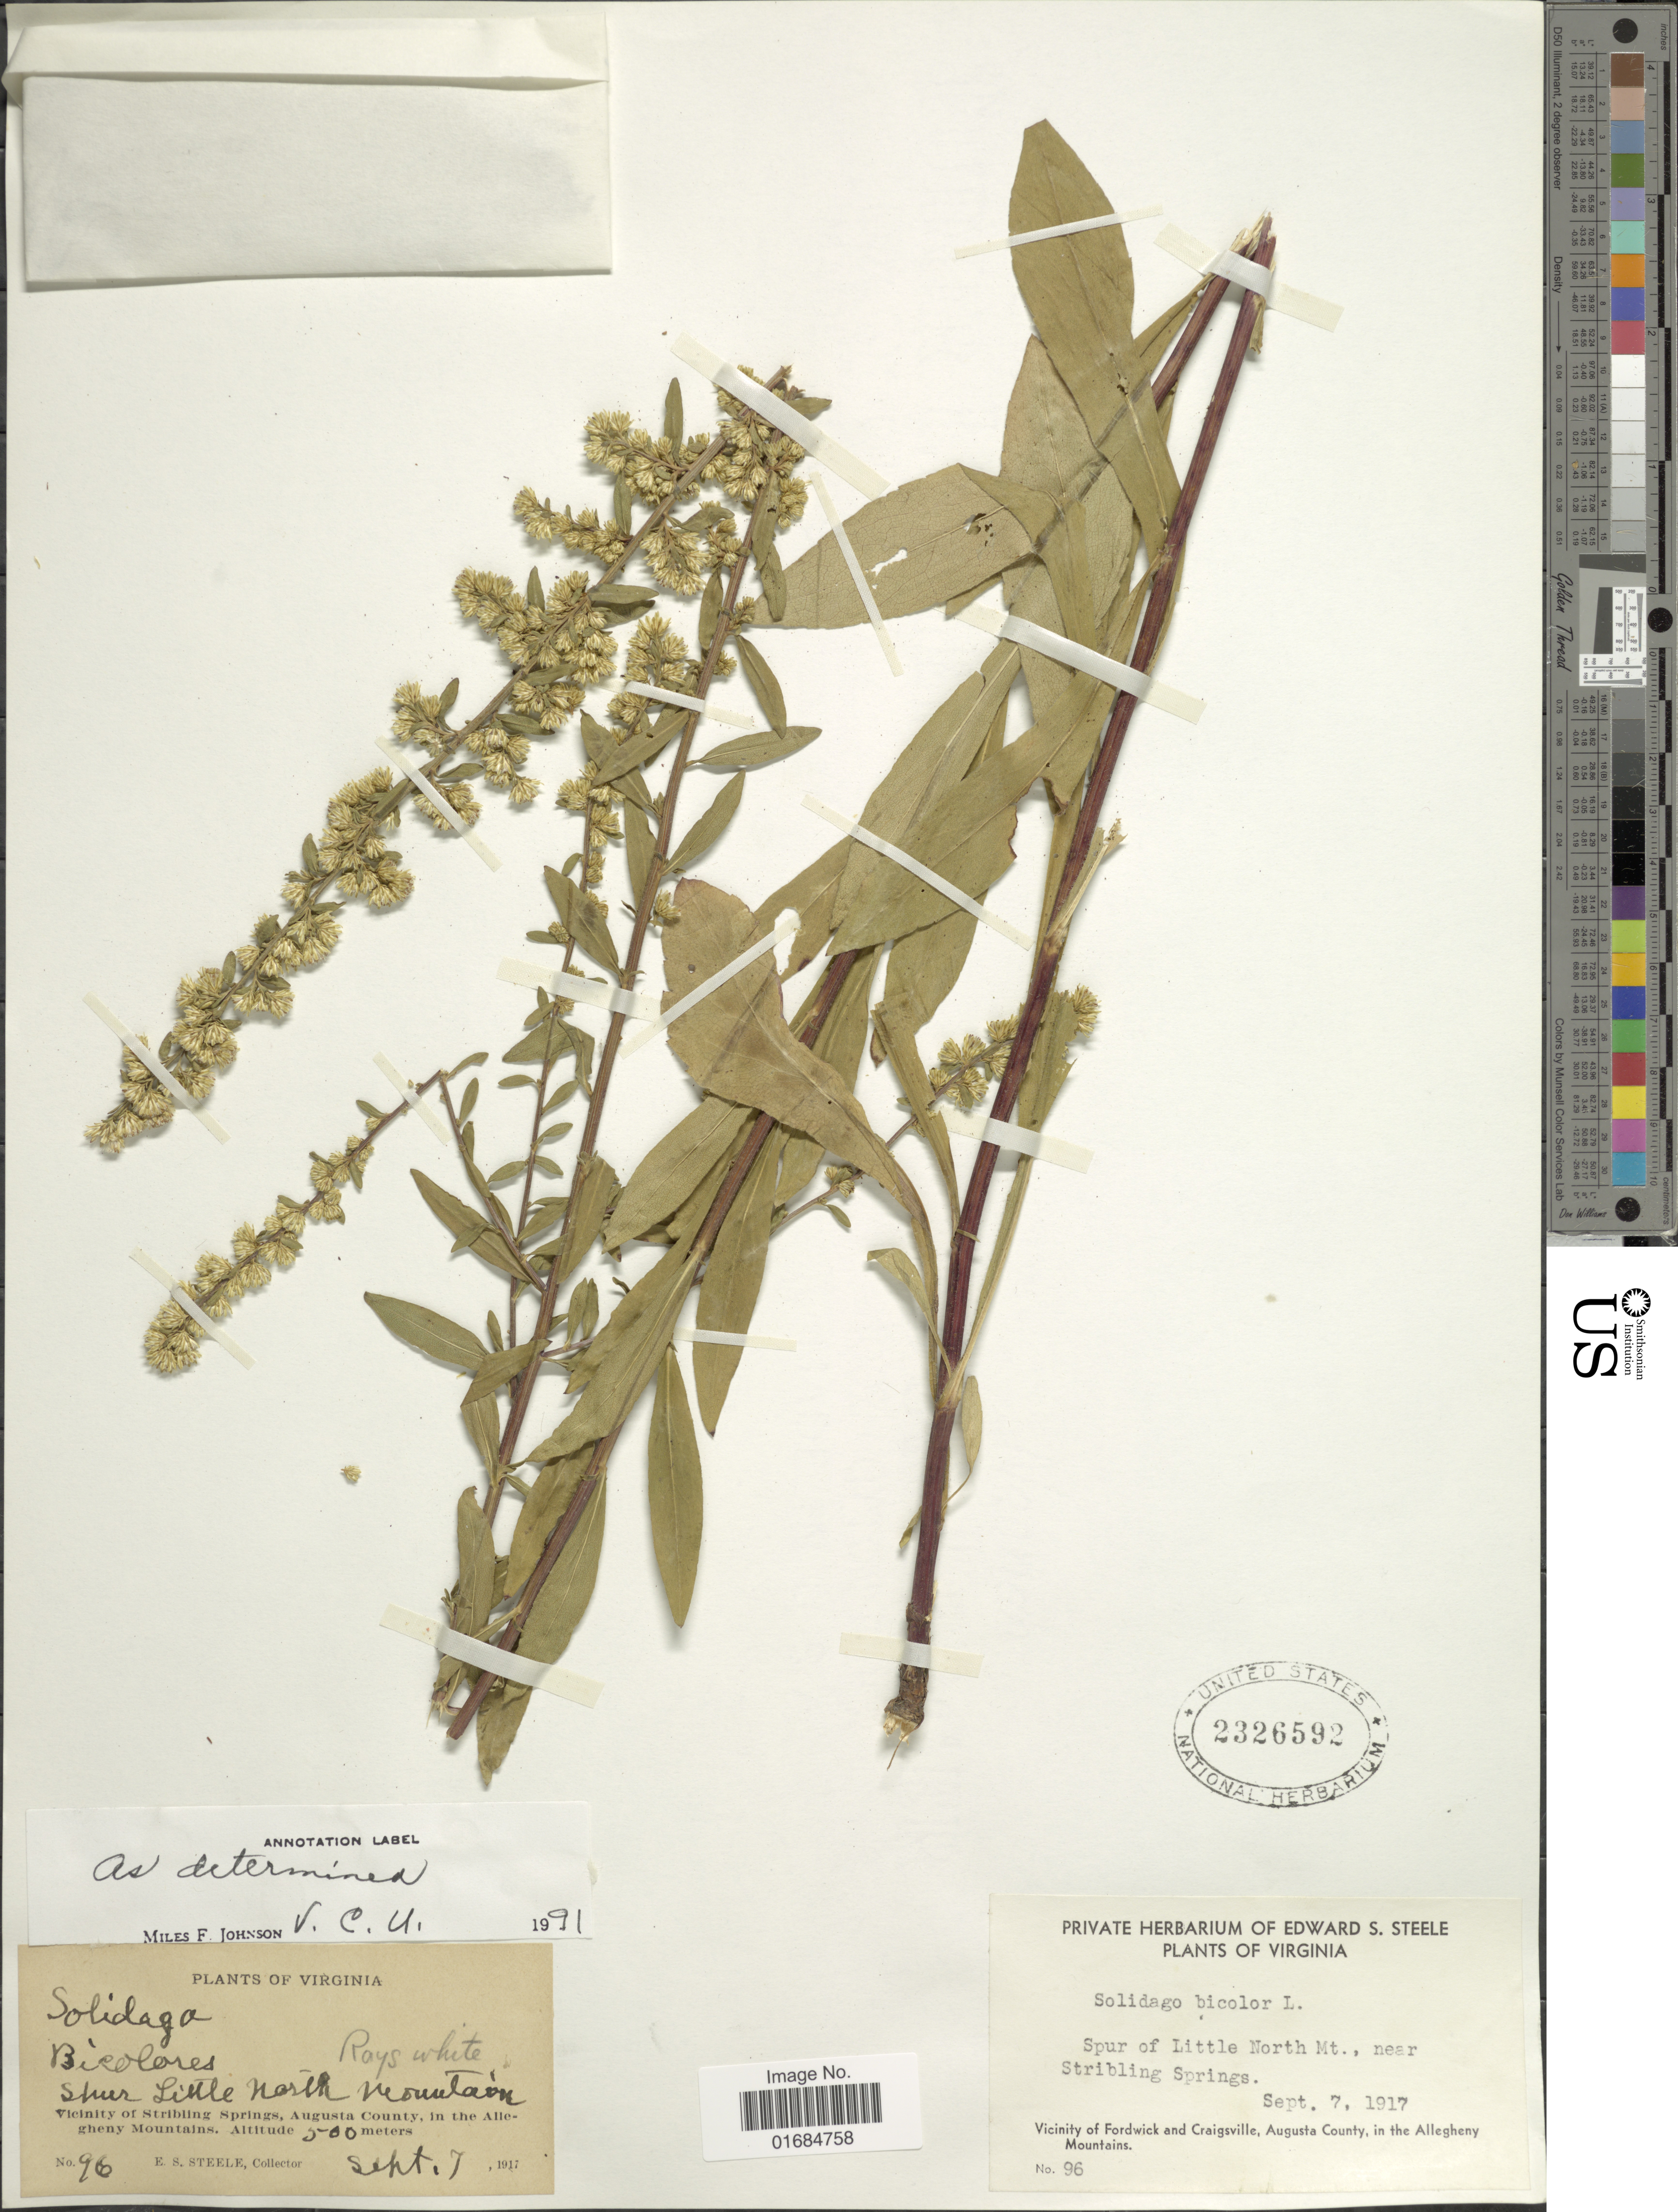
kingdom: Plantae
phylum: Tracheophyta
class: Magnoliopsida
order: Asterales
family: Asteraceae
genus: Solidago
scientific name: Solidago bicolor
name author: L.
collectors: E. Steele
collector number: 96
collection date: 1917-09-07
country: United States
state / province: Virginia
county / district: Augusta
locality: Spur of Little North Mt.,Vicinity of Stribling Springs, Augusta County, in the Alleghney Mountains.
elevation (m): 500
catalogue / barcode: US 1326592